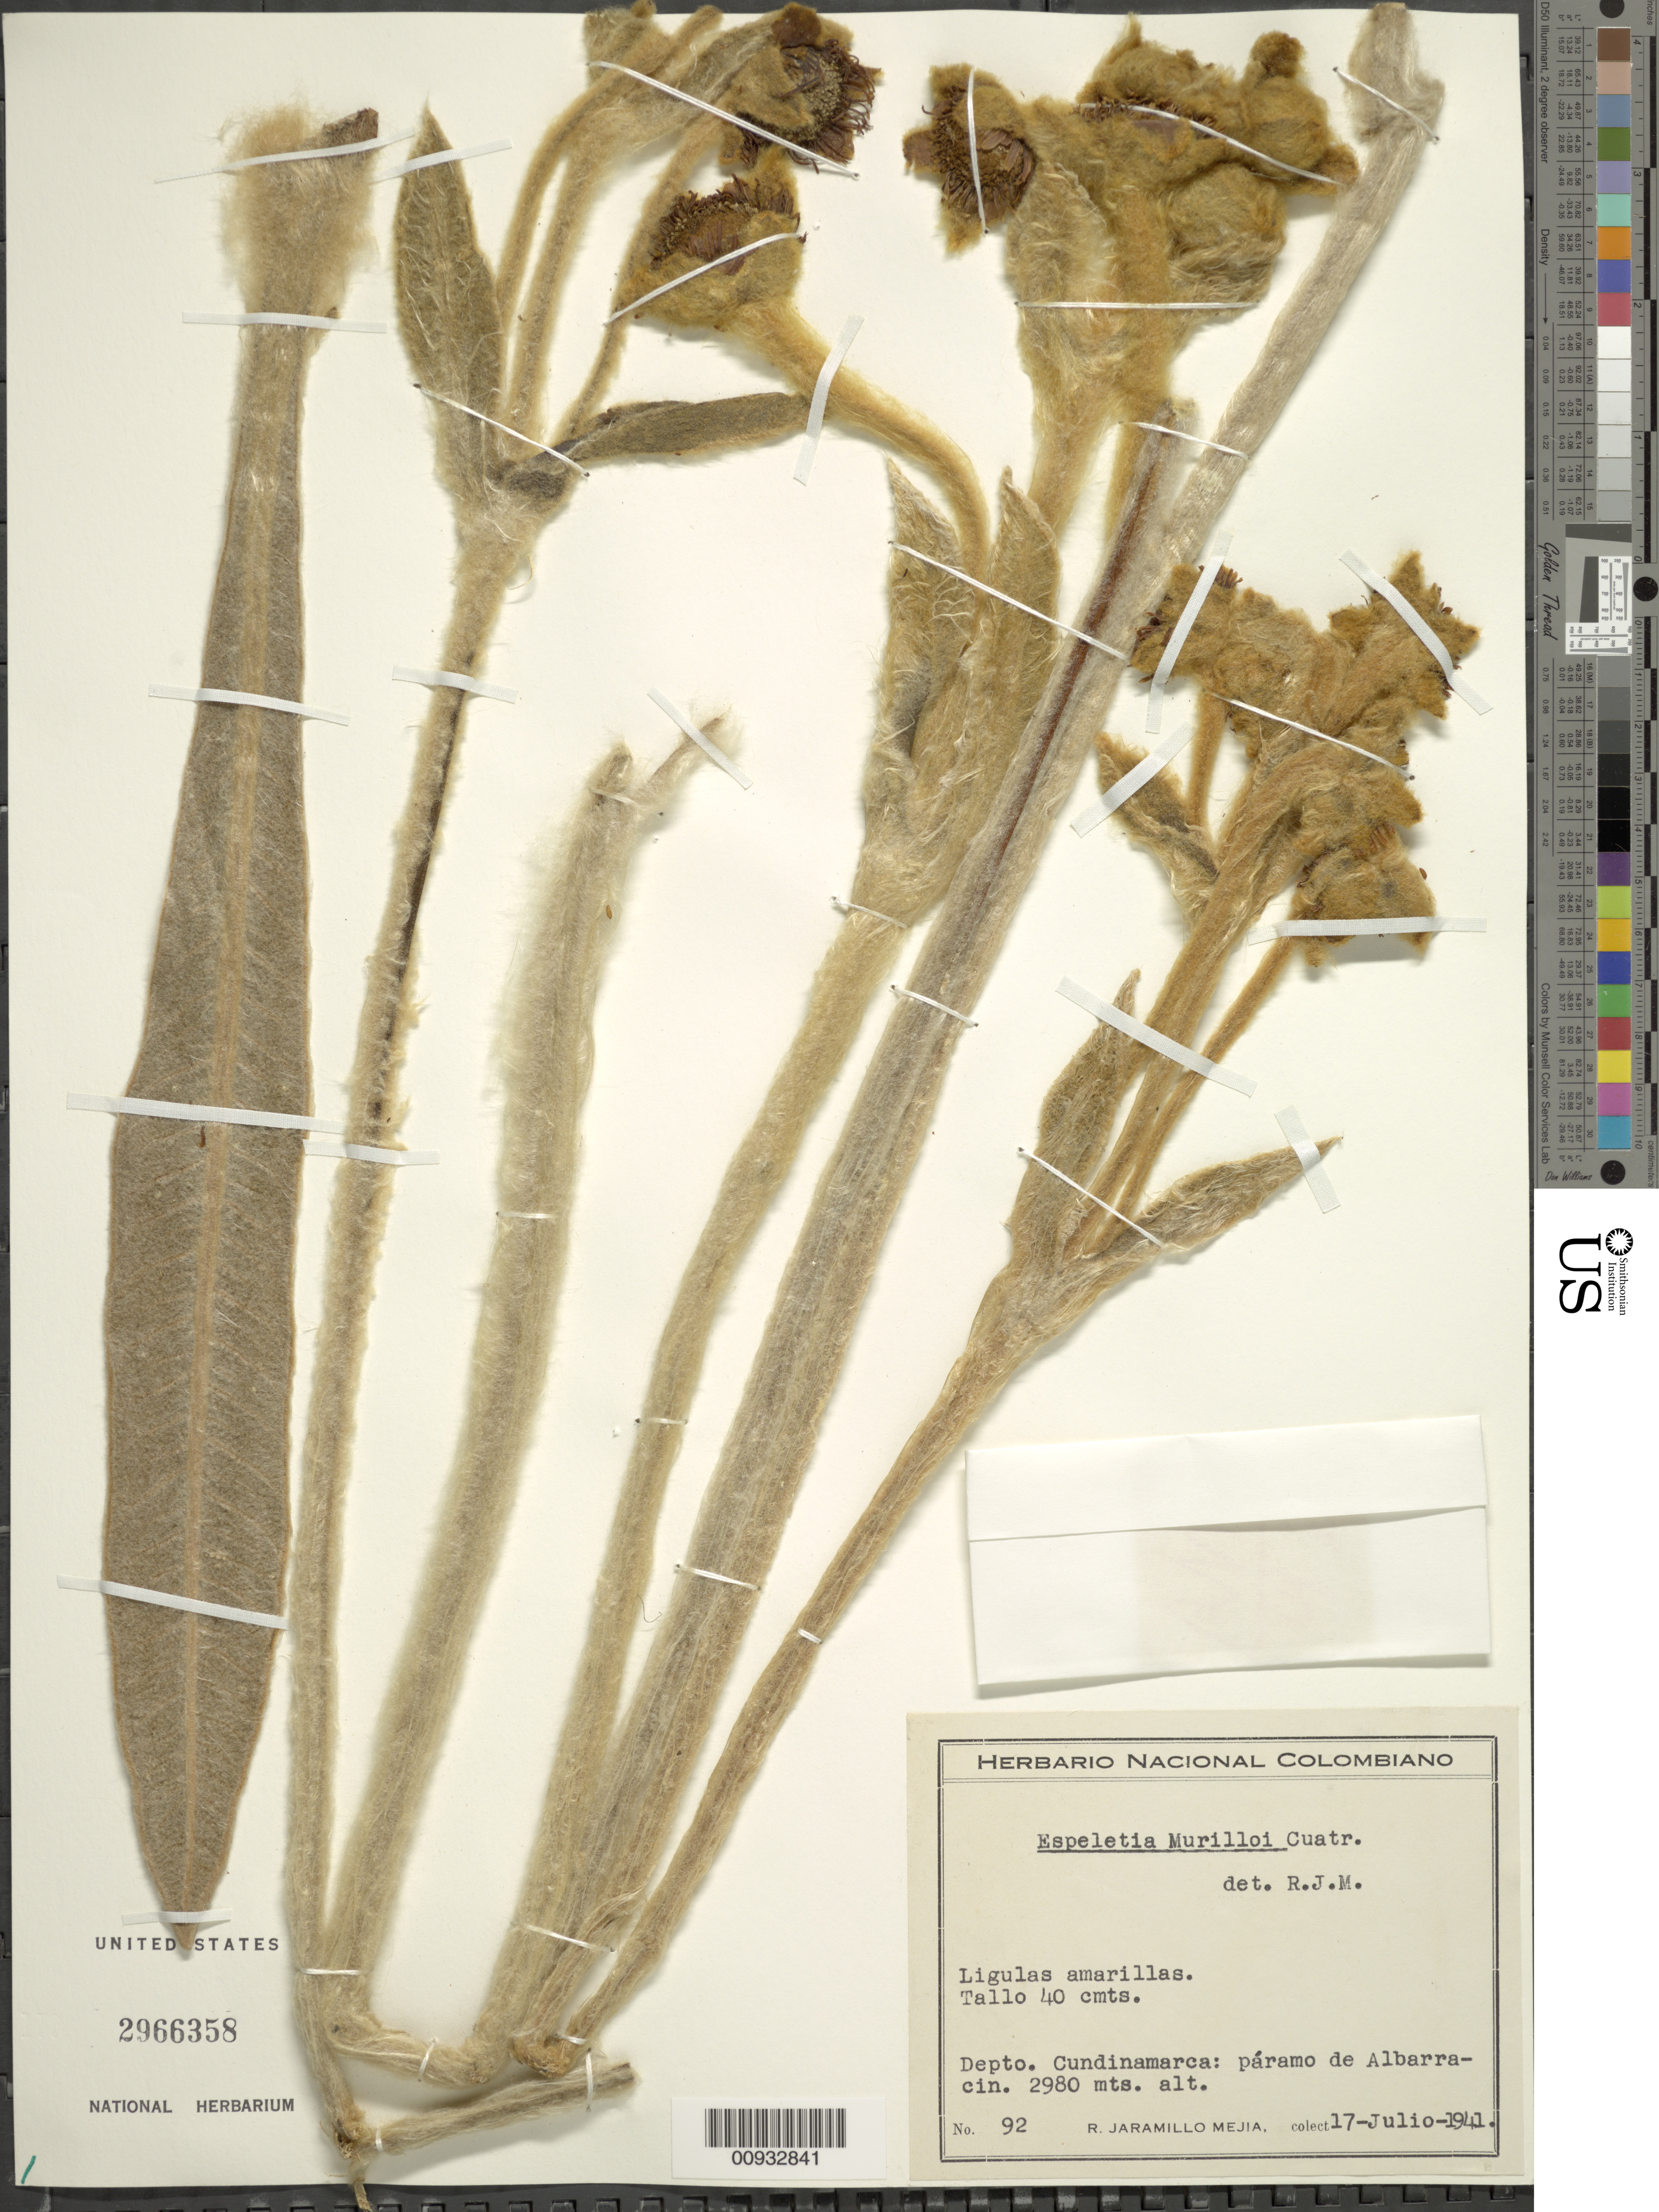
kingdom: Plantae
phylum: Tracheophyta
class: Magnoliopsida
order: Asterales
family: Asteraceae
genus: Espeletia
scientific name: Espeletia murilloi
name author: Cuatrec.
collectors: R. Jaramillo M.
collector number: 92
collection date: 1941-07-17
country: Colombia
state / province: Cundinamarca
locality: Paramo de Albarracin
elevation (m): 2980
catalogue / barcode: US 2966358